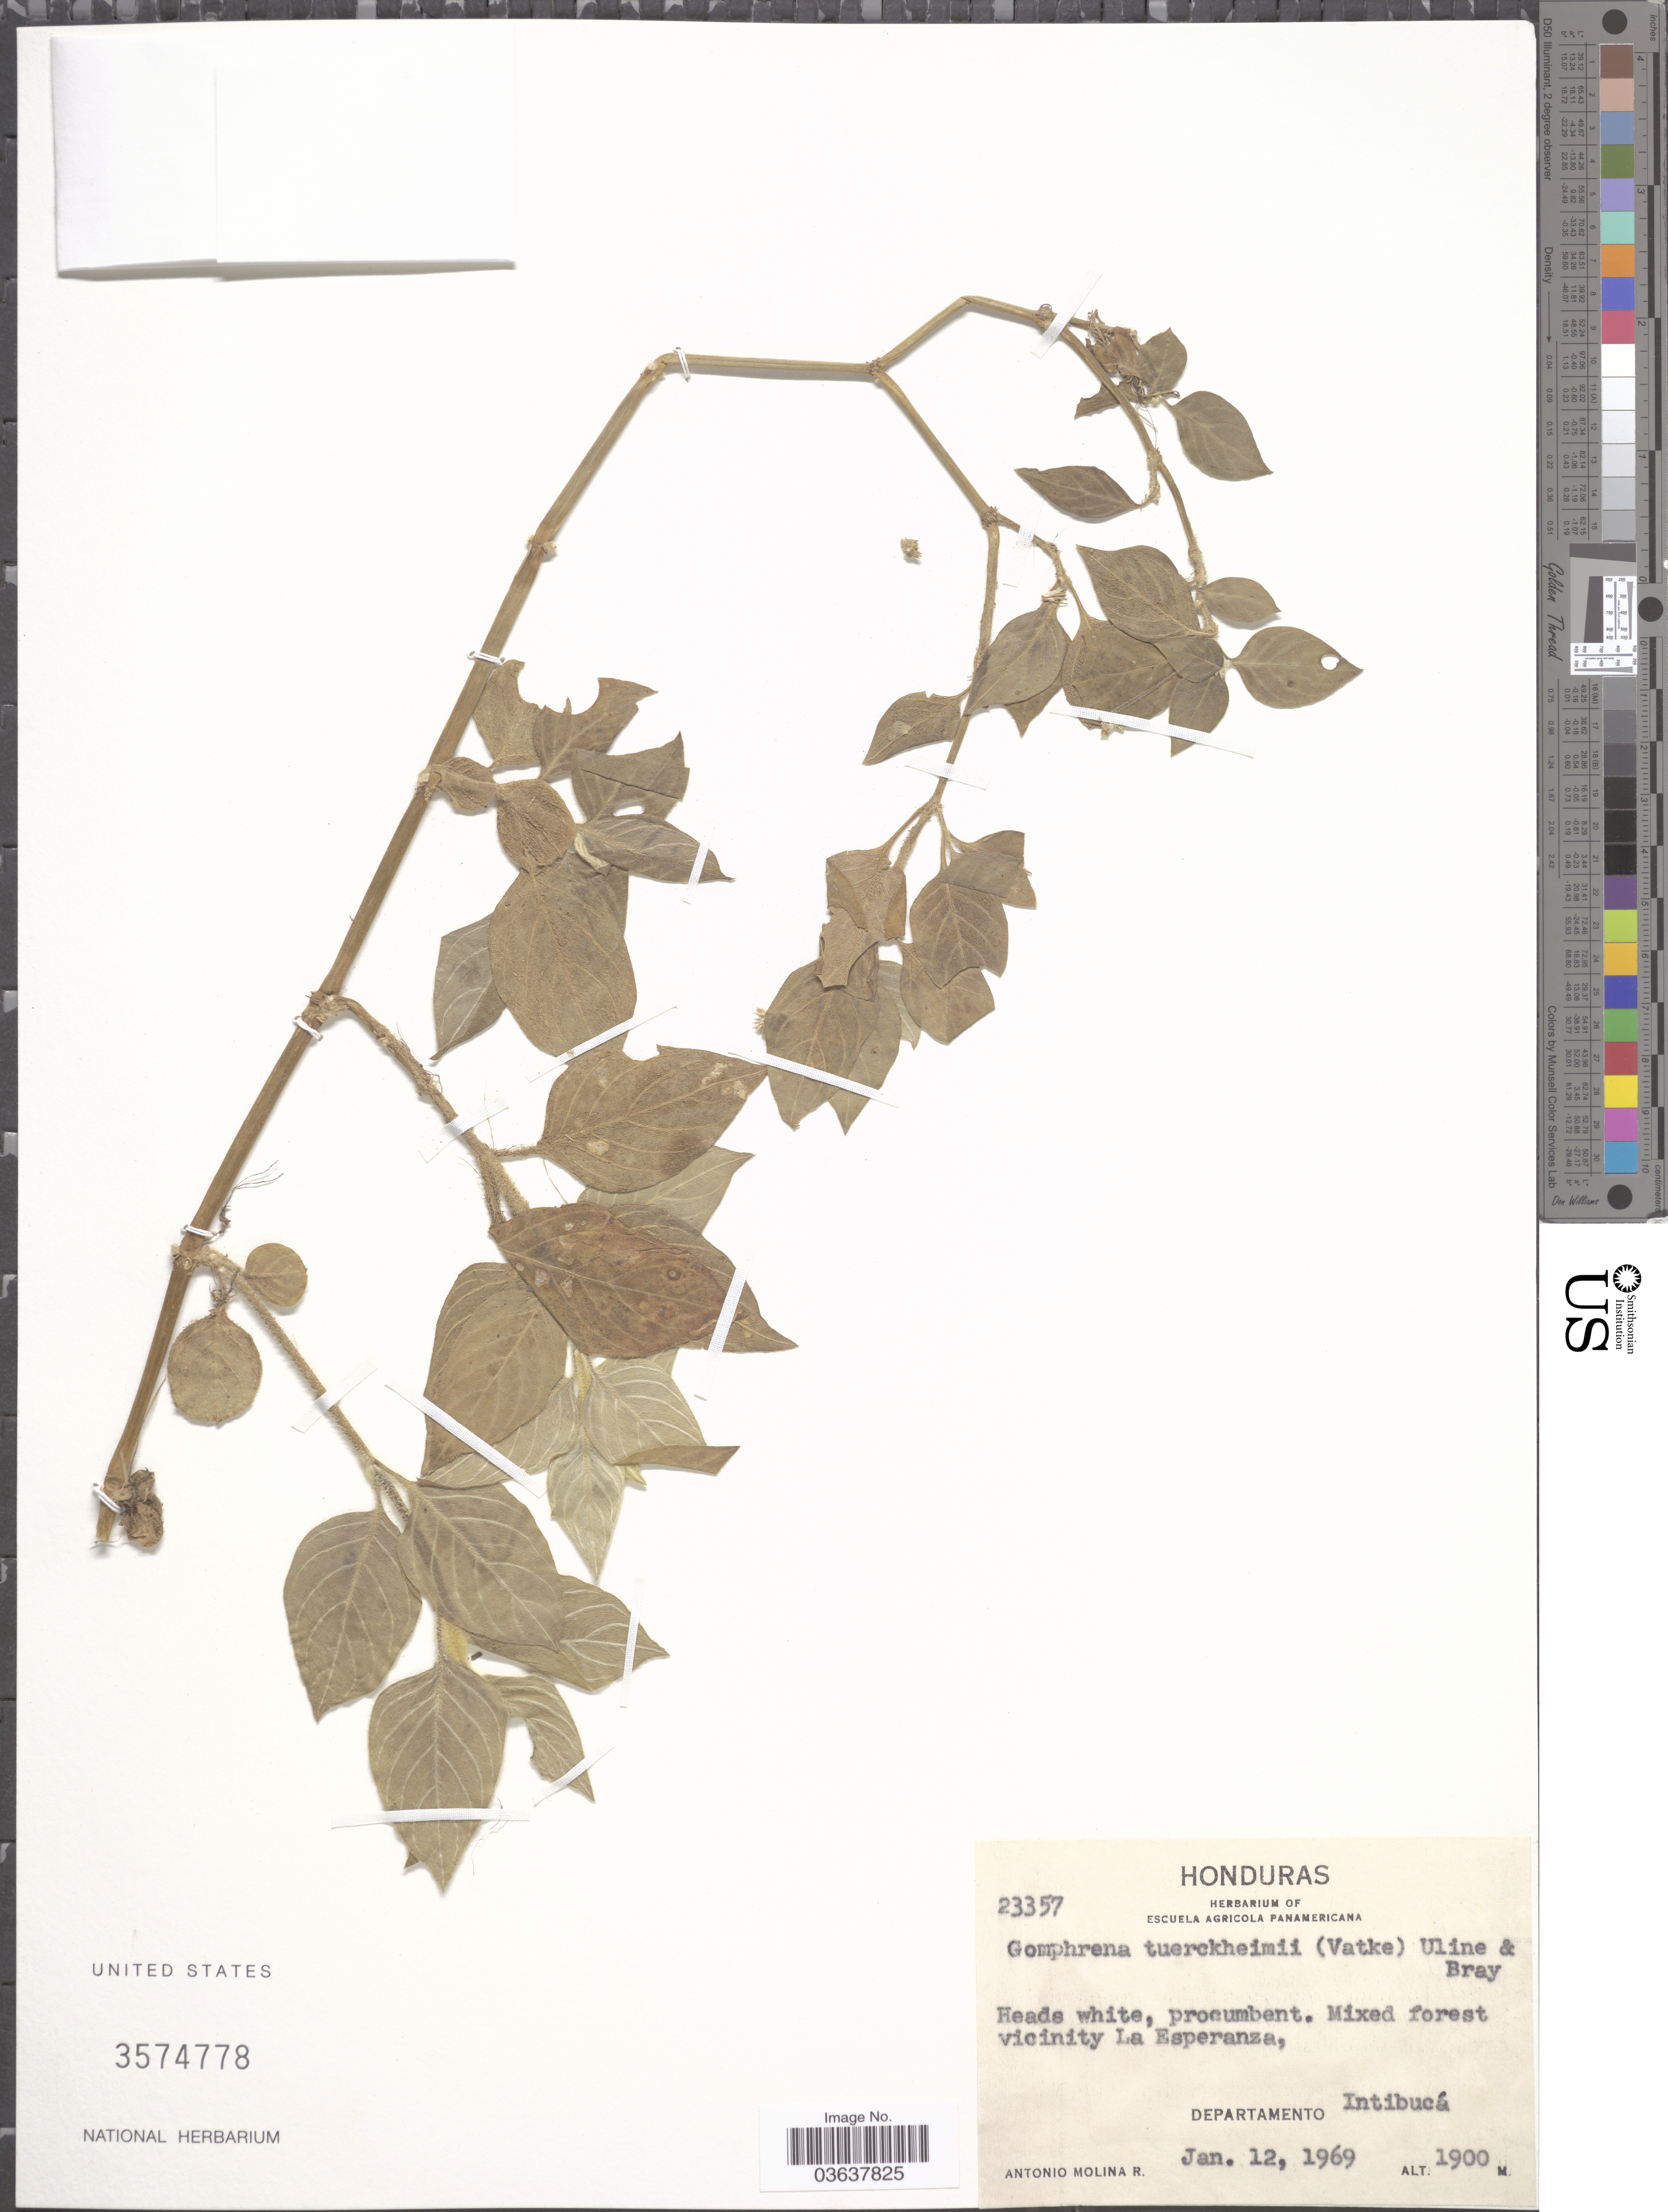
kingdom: Plantae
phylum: Tracheophyta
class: Magnoliopsida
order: Caryophyllales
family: Amaranthaceae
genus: Gomphrena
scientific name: Gomphrena tuerckheimii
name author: Uline & W.L. Bray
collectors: A. Molina R.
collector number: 23357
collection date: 1969-01-12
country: Honduras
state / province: Intibuca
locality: Vicinity of La Esperanza, Departamento Intibucá.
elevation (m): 1900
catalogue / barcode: US 3574778